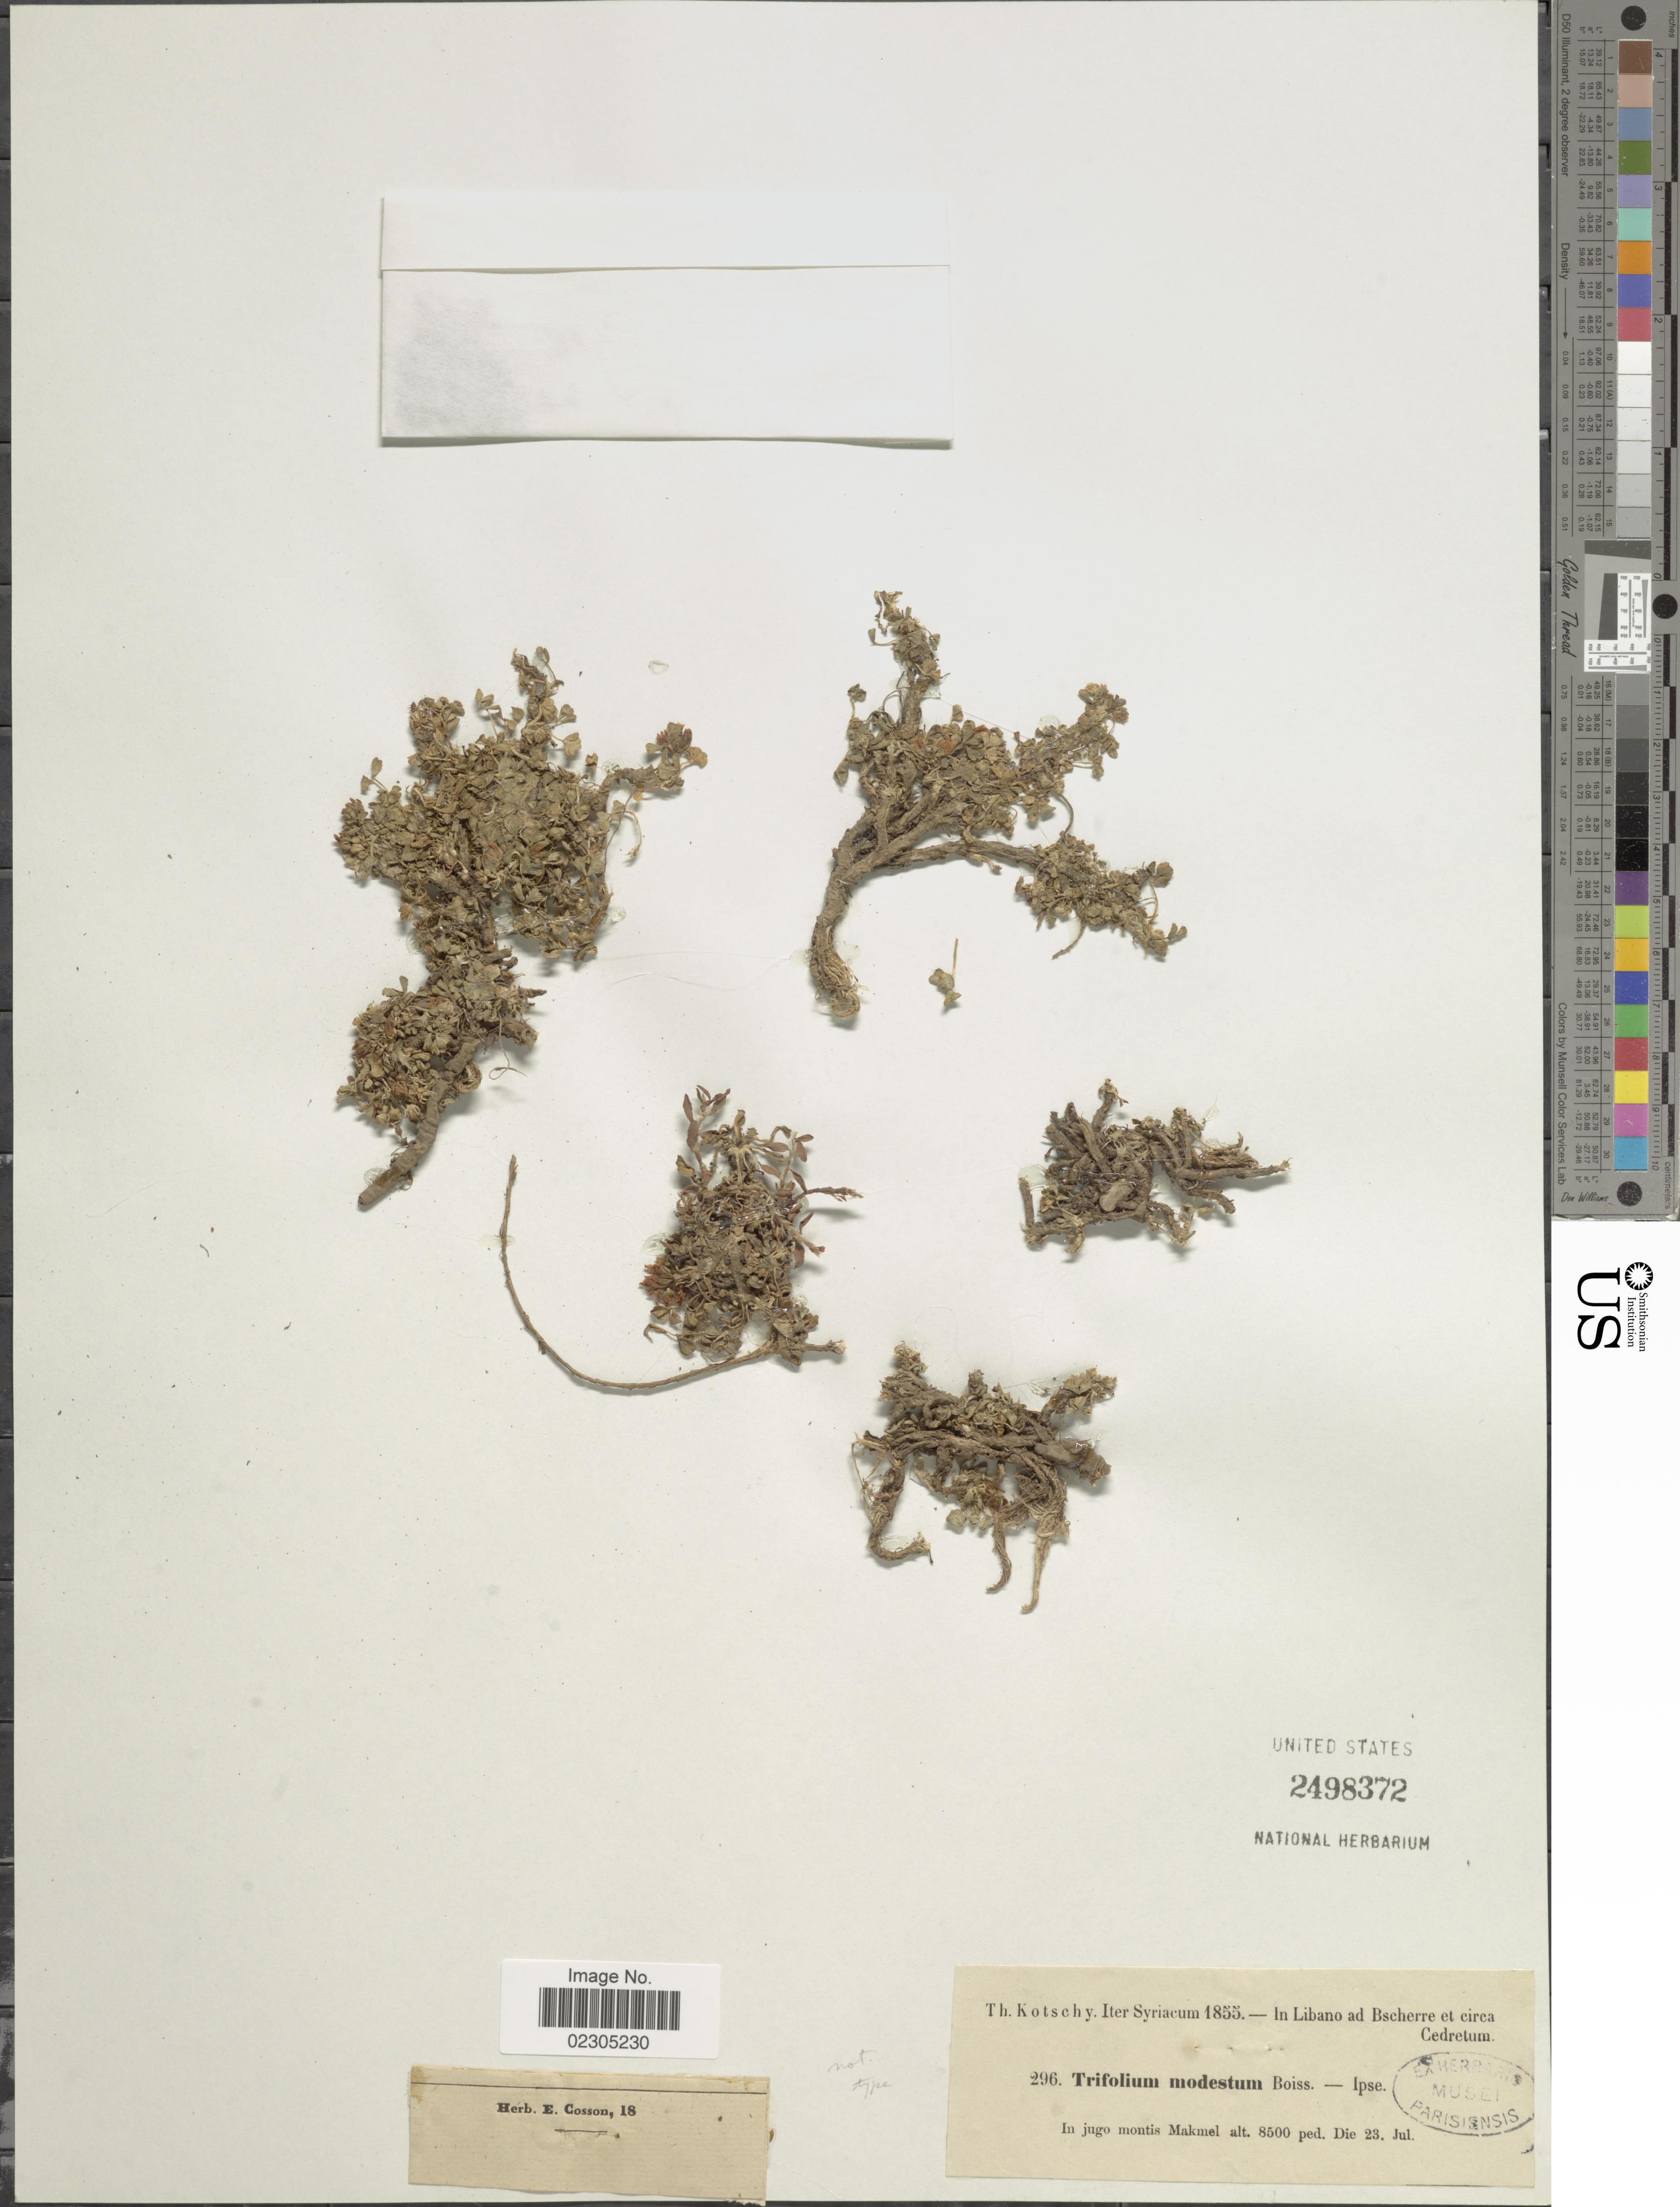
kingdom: Plantae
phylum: Tracheophyta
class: Magnoliopsida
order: Fabales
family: Fabaceae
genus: Trifolium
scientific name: Trifolium modestum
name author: Boiss.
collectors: K. G. Kotschy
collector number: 296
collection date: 1855-07-23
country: Lebanon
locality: In Libano ad Bscherre et circa Cedretum. In jugo montis Makmel.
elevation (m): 2591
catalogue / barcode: US 2498372